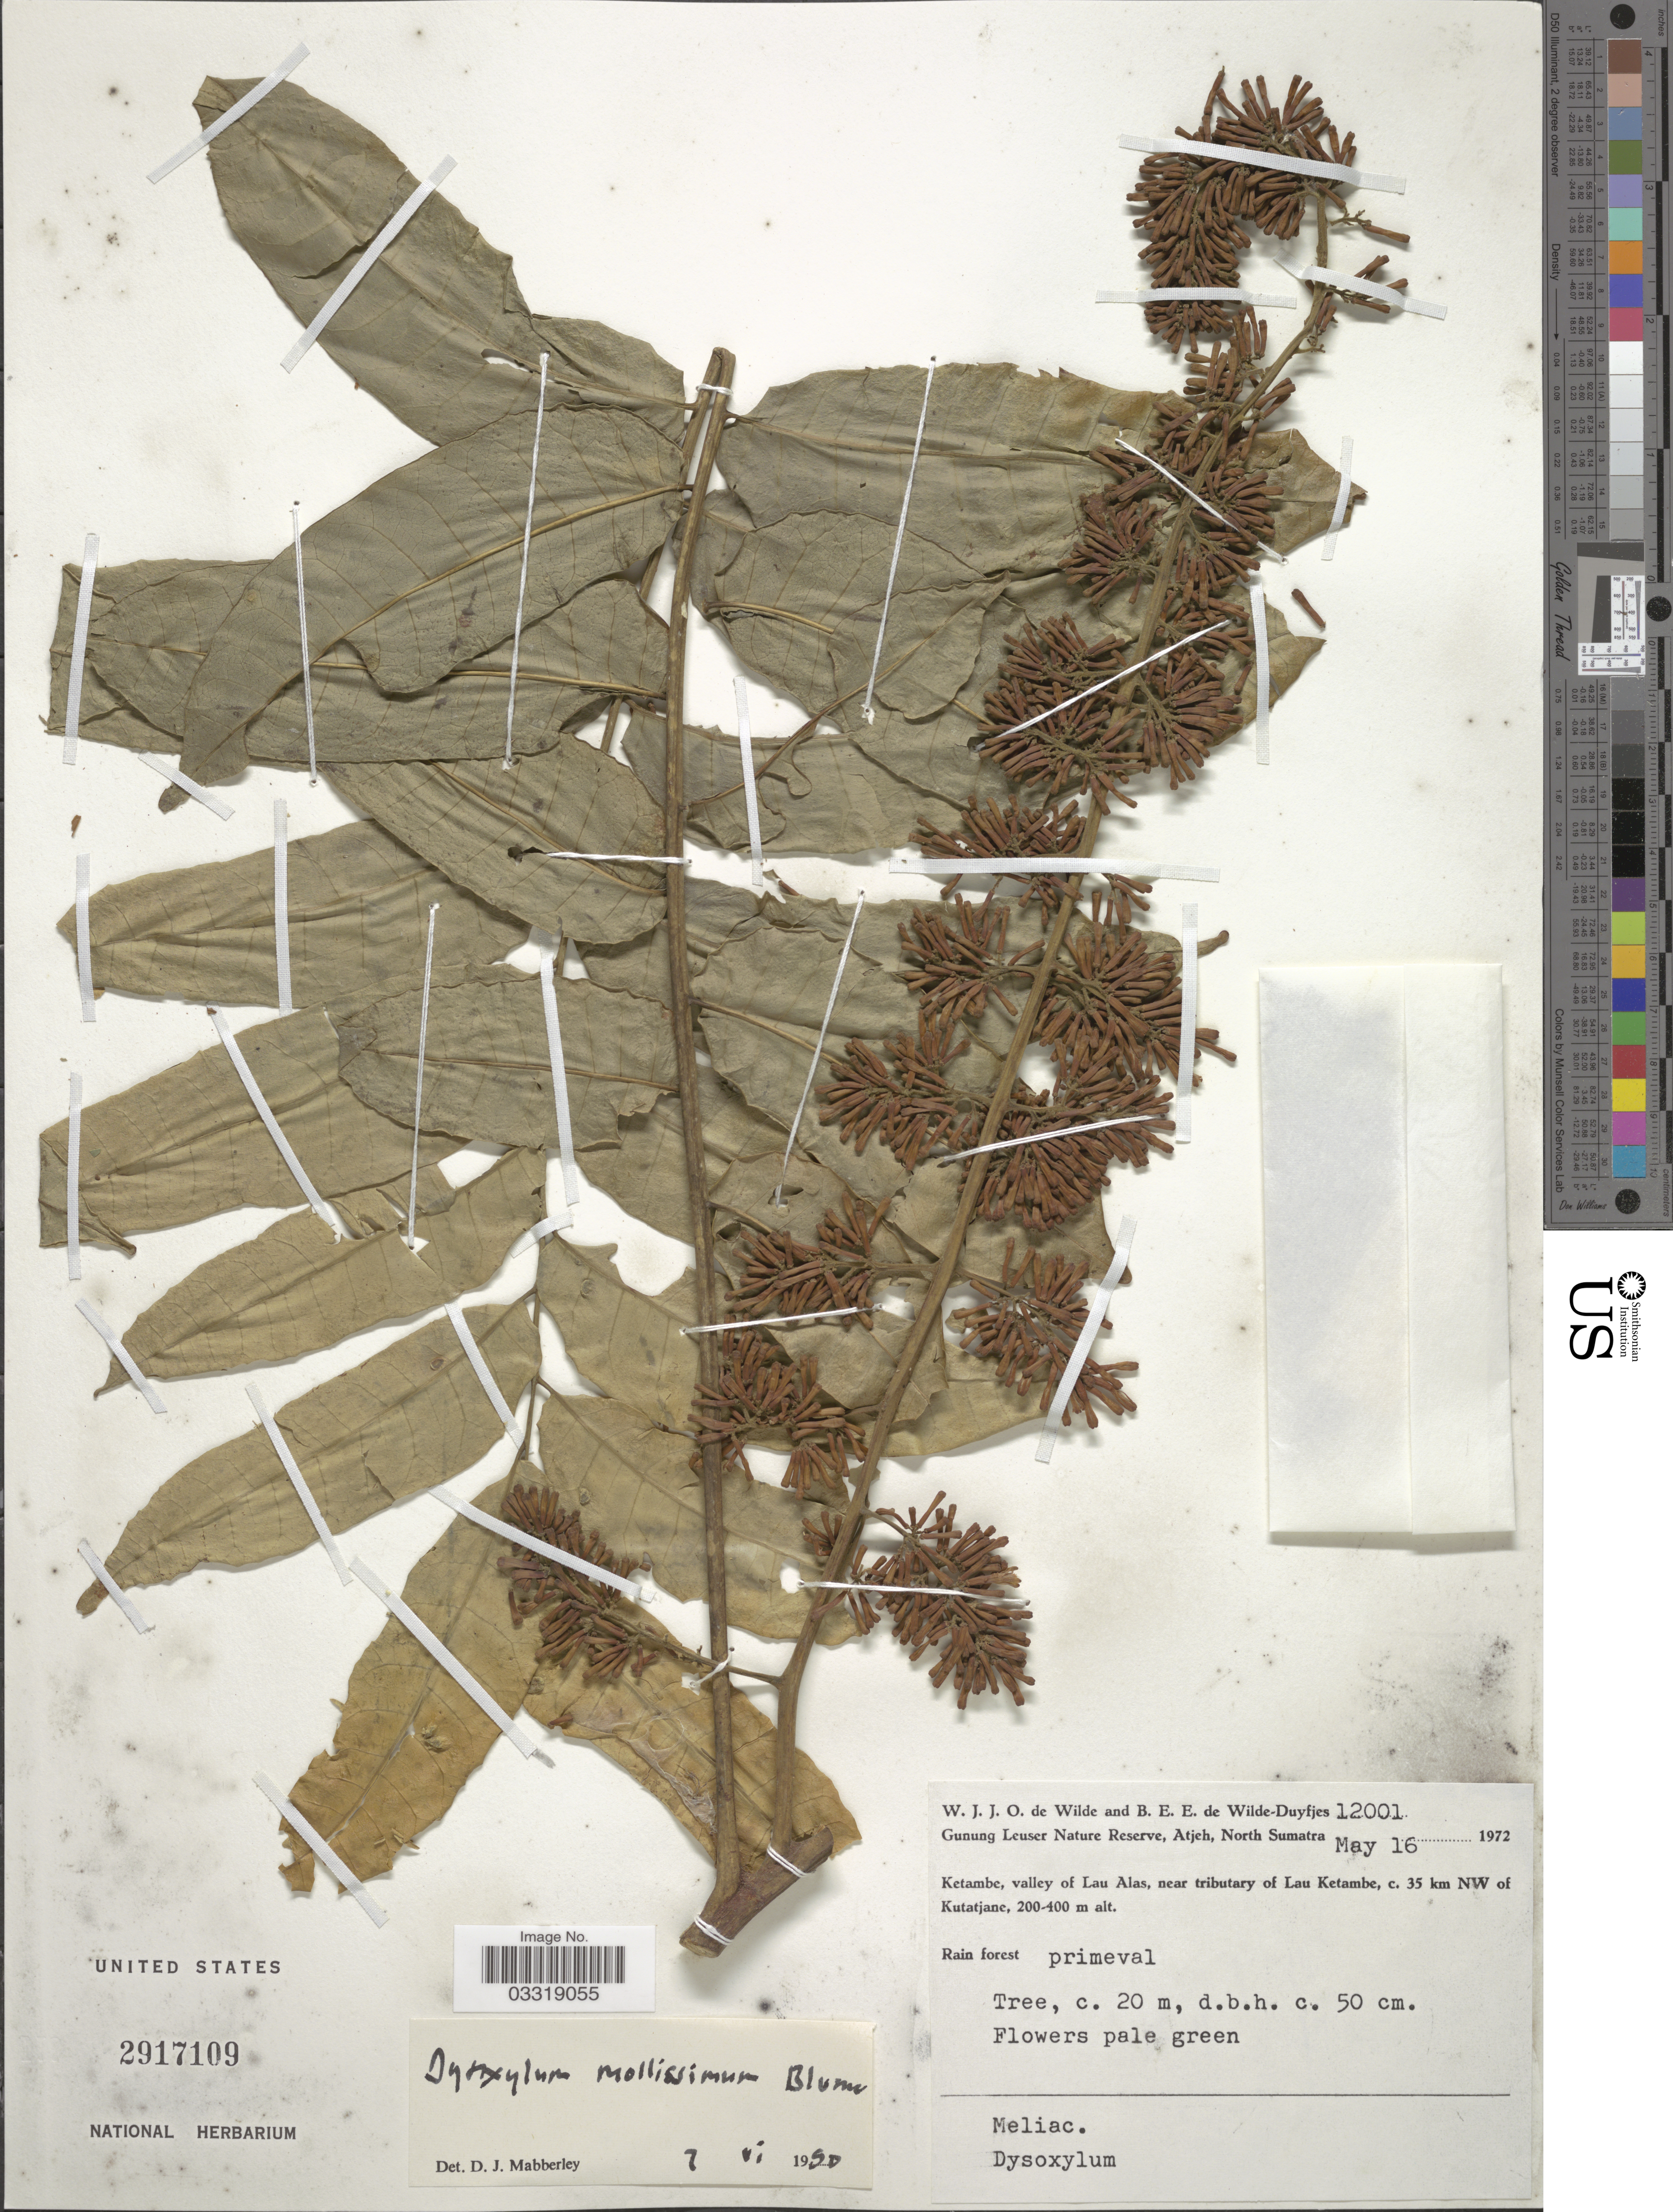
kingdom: Plantae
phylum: Tracheophyta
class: Magnoliopsida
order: Sapindales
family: Meliaceae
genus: Didymocheton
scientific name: Didymocheton mollissimus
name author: (Spreng.) Mabb.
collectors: W. J. de Wilde & B. E. de Wilde-Duyfjes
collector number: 12001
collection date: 1972-05-16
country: Indonesia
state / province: Sumatra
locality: Gunung Leuser Nature Reserve, Atjeh, North Sumatra. Ketambe, valley of Lau Alas, near tributary of Lau Ketambe, c. 35 km NW of Kutatjane.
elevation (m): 200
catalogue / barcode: US 2917109